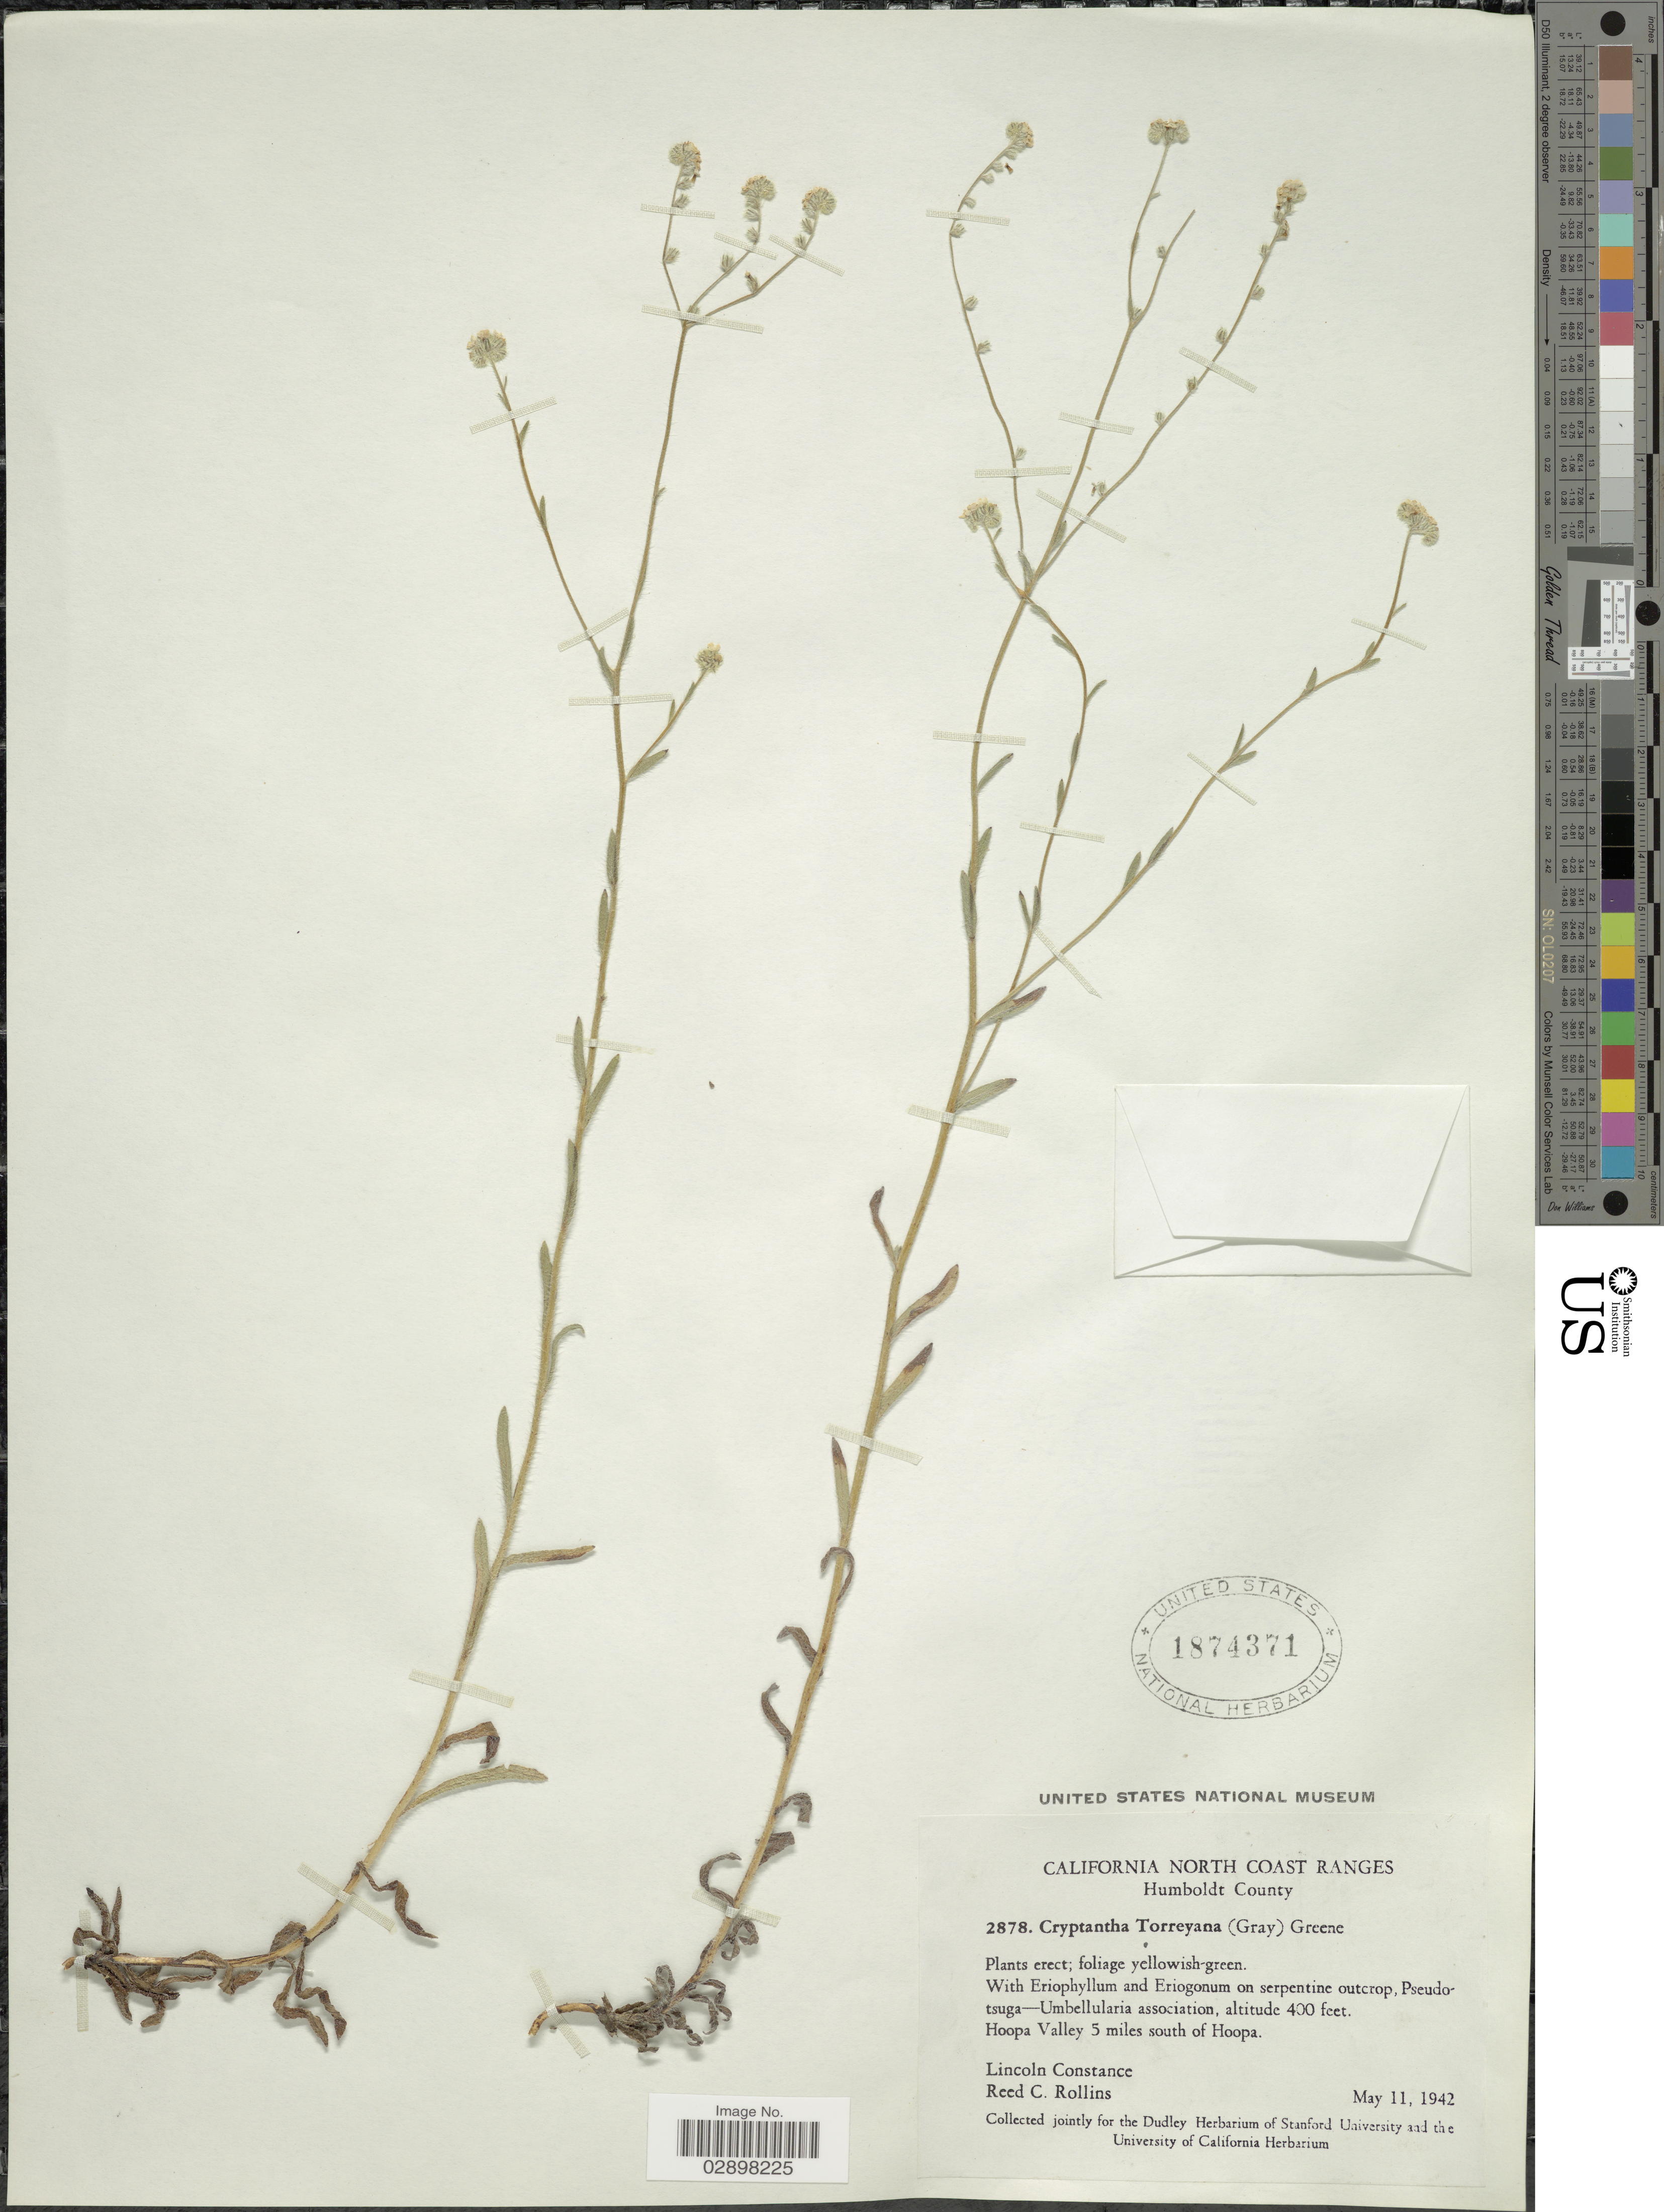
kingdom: Plantae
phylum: Tracheophyta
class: Magnoliopsida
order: Boraginales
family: Boraginaceae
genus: Cryptantha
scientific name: Cryptantha torreyana var. genuina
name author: I.M. Johnst.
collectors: L. Constance & R. C. Rollins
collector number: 2878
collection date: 1942-05-11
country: United States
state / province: California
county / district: Humboldt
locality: California North Coast Ranges, Humboldt County, Hoopa Valley 5 miles south of Hoopa.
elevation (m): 122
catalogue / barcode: US 1874371